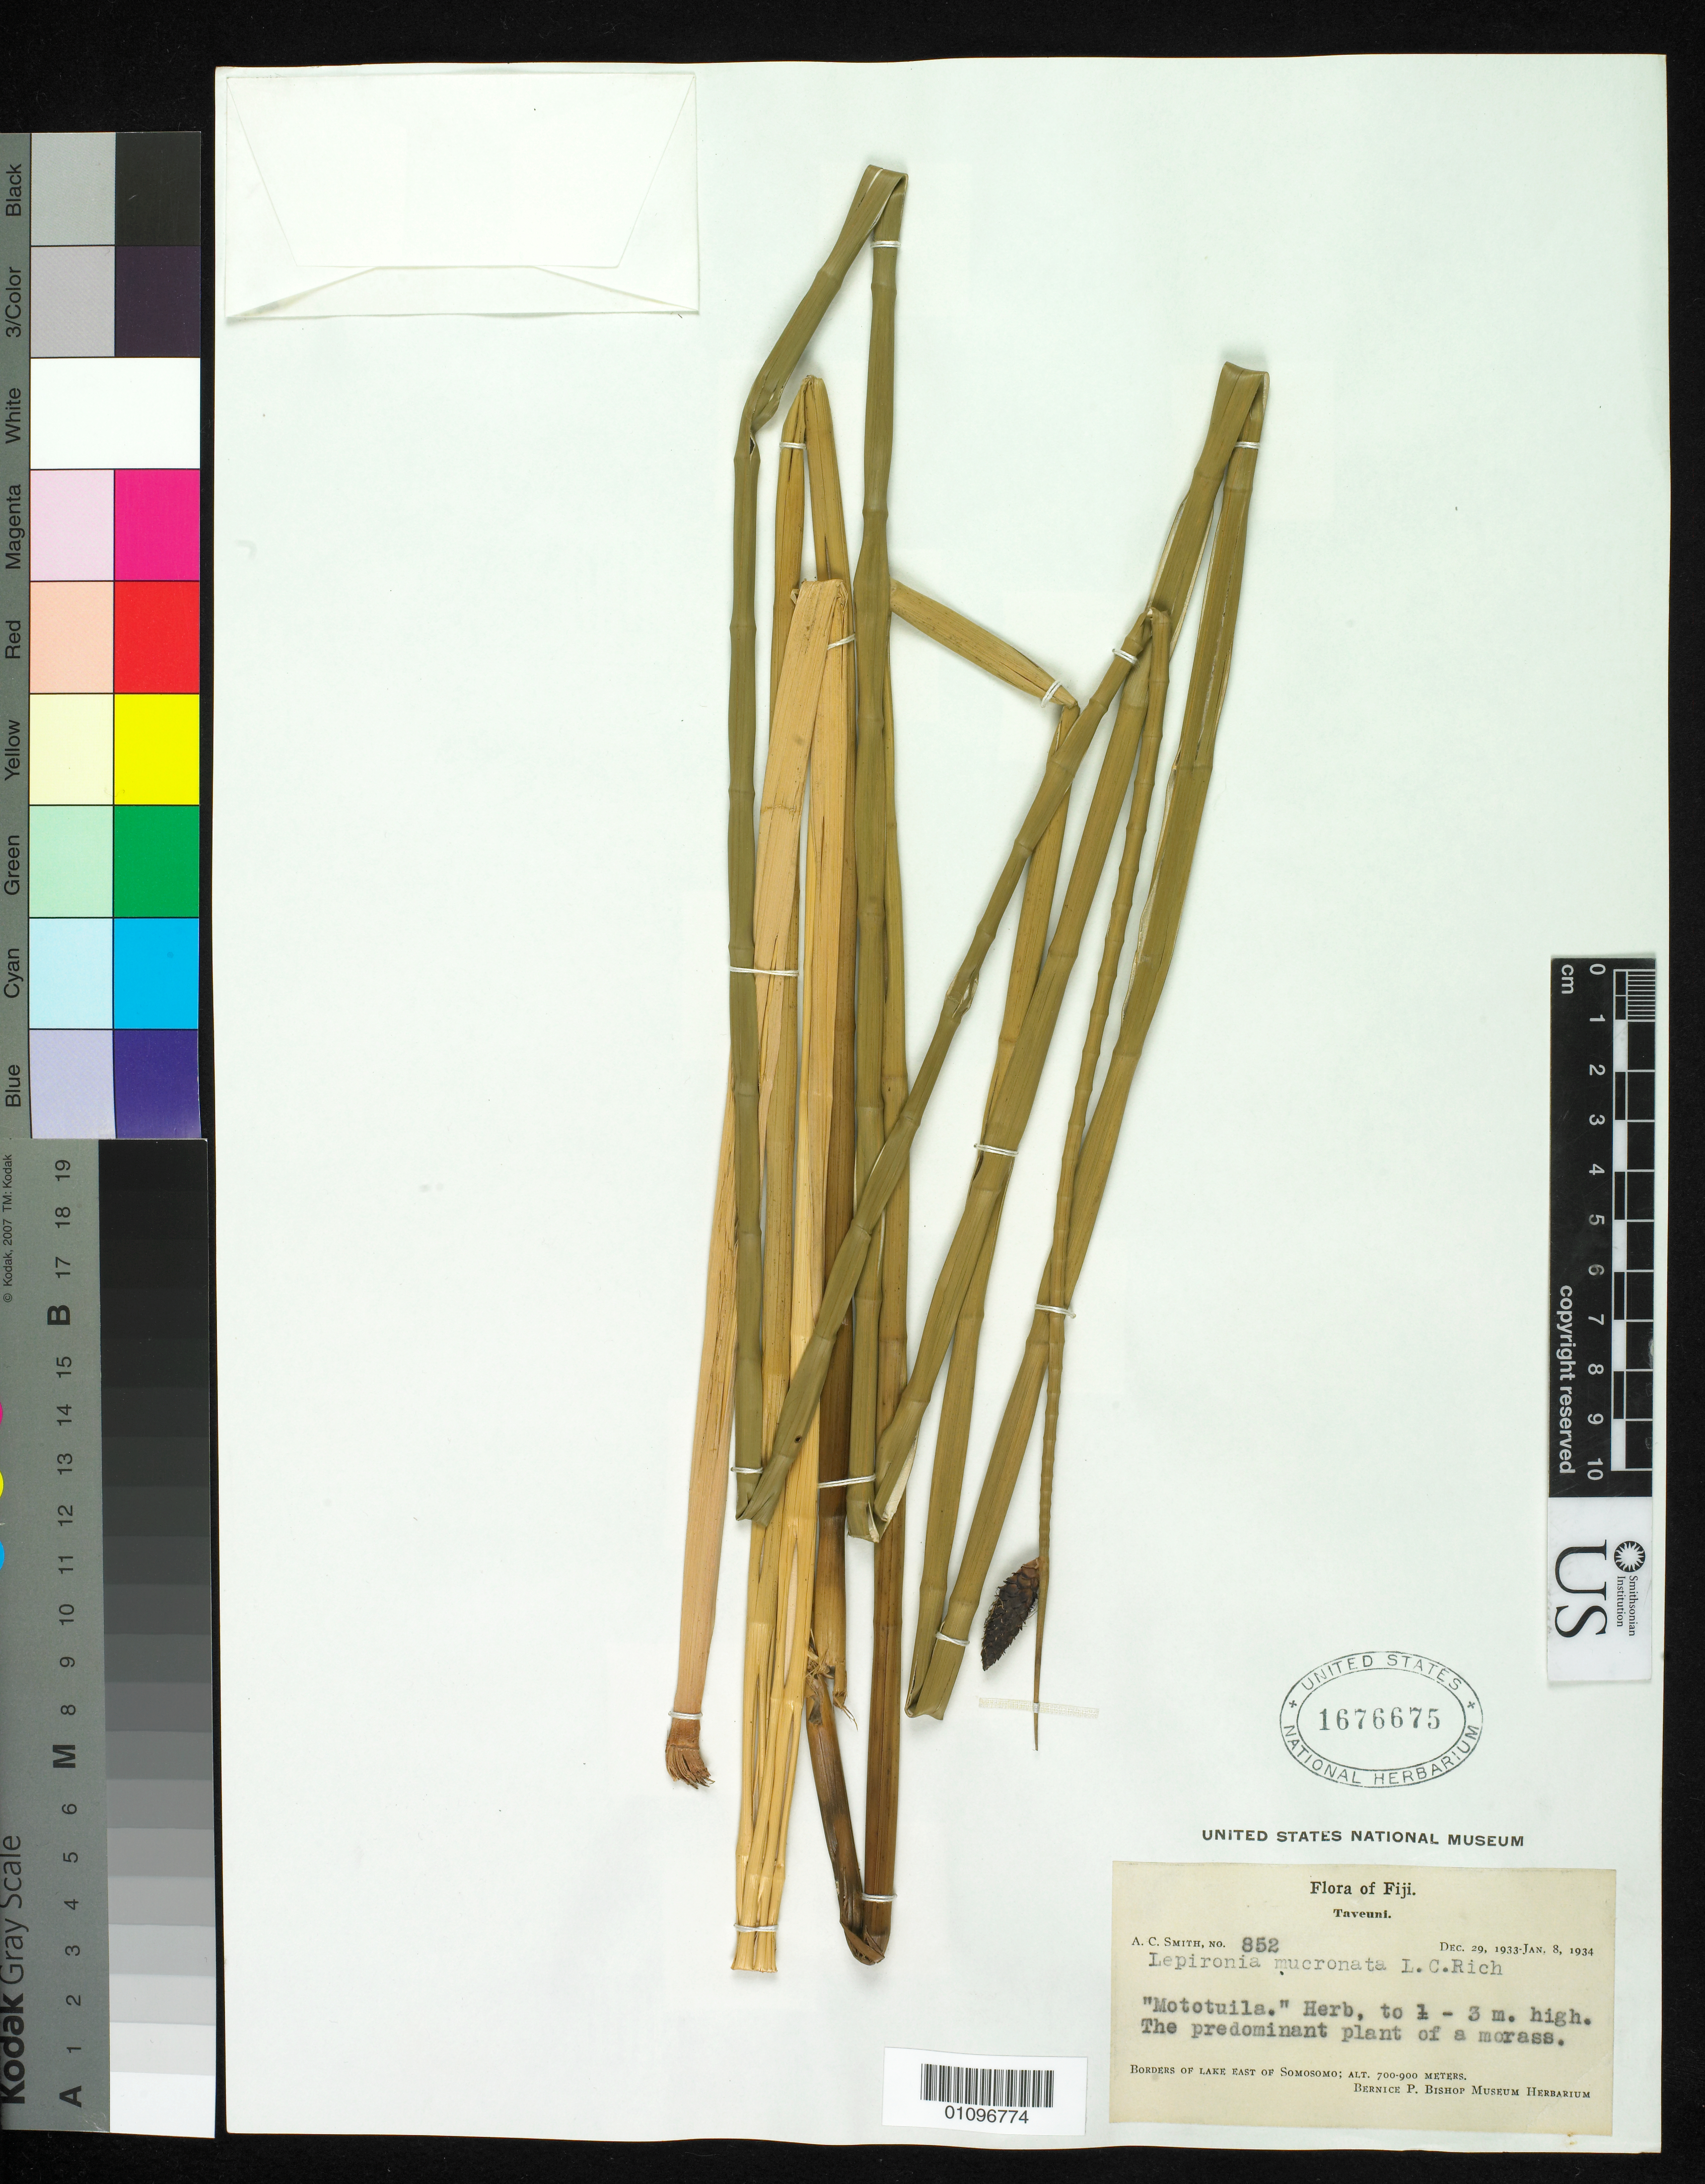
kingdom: Plantae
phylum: Tracheophyta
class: Liliopsida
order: Poales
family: Cyperaceae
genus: Lepironia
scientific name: Lepironia articulata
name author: (Retz.) Domin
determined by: Strong, Mark T., (BOT), Smithsonian Institution - National Museum of Natural History (UNITED STATES)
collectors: A. C. Smith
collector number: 852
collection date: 1933-12-29/1934-01-08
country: Fiji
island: Taveuni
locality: Borders of lake east of Somosomo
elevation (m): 700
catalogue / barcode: US 1676675